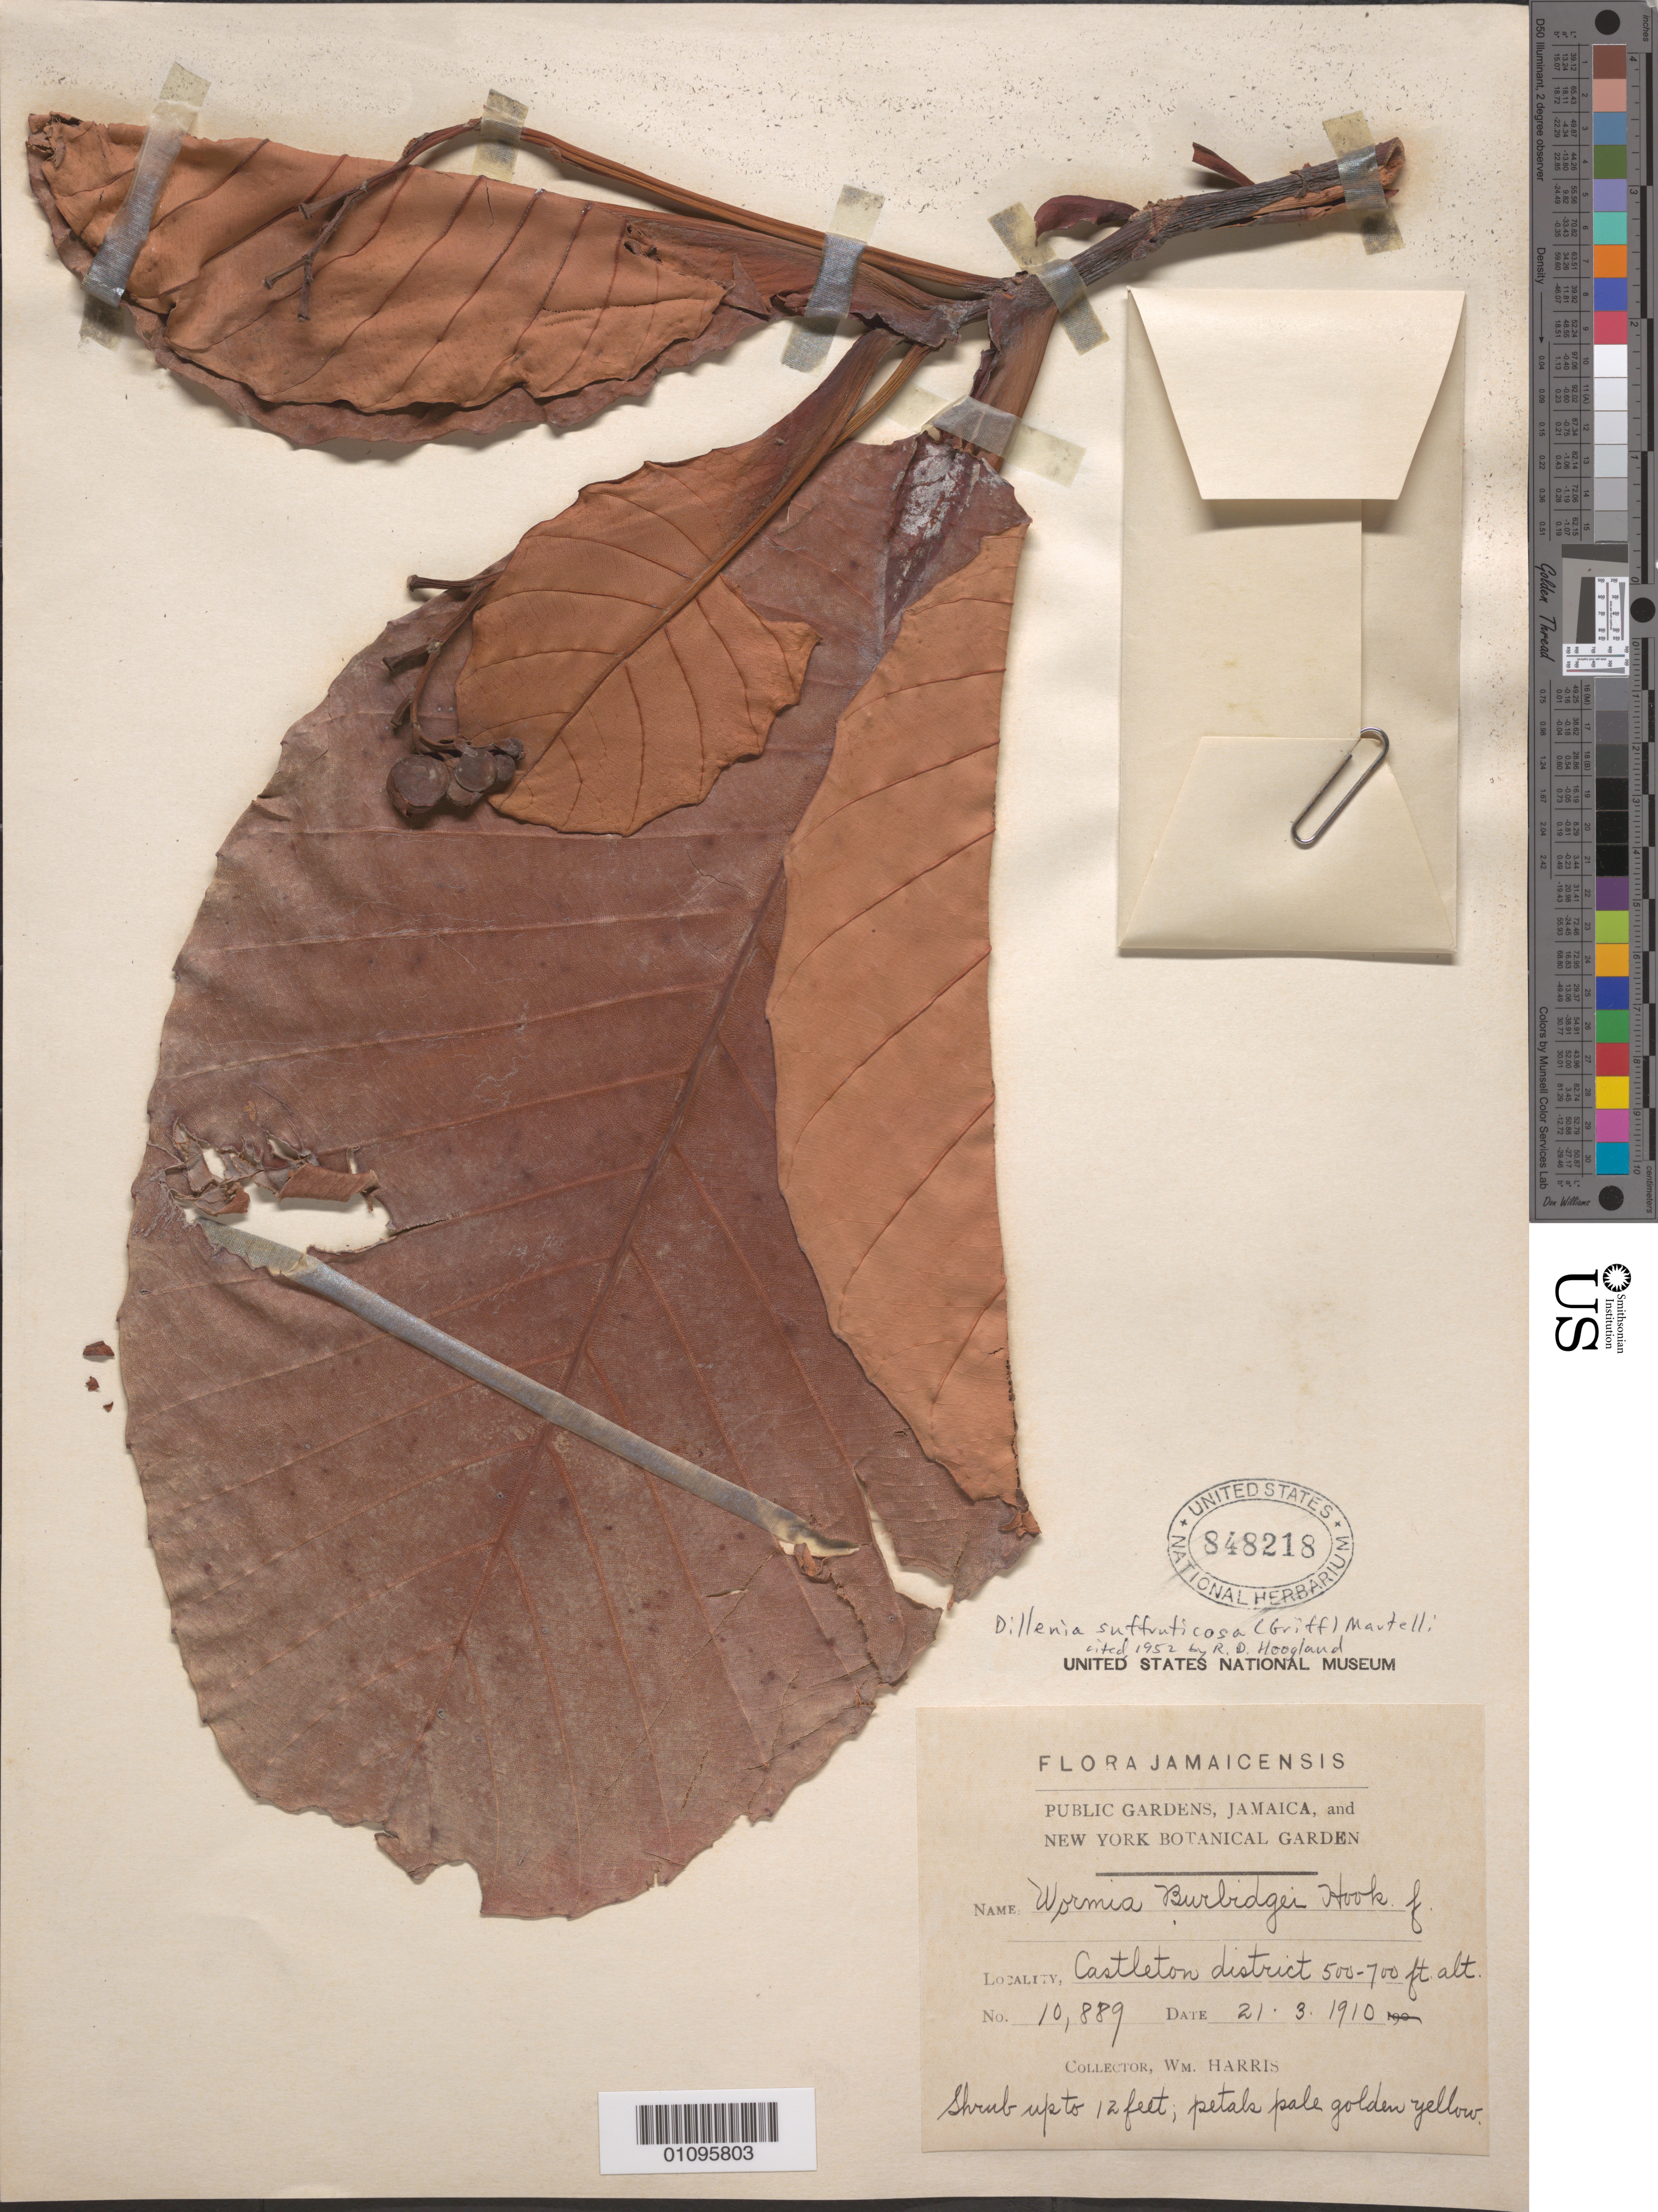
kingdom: Plantae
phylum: Tracheophyta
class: Magnoliopsida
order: Dilleniales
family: Dilleniaceae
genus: Dillenia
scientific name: Dillenia suffruticosa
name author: (Griff. ex Hook. f. & Thomson) Martelli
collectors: W. Harris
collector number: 10889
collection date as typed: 21 Mar 1910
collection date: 1910-03-21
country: Jamaica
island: Jamaica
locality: Castleton District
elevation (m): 152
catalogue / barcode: US 848218